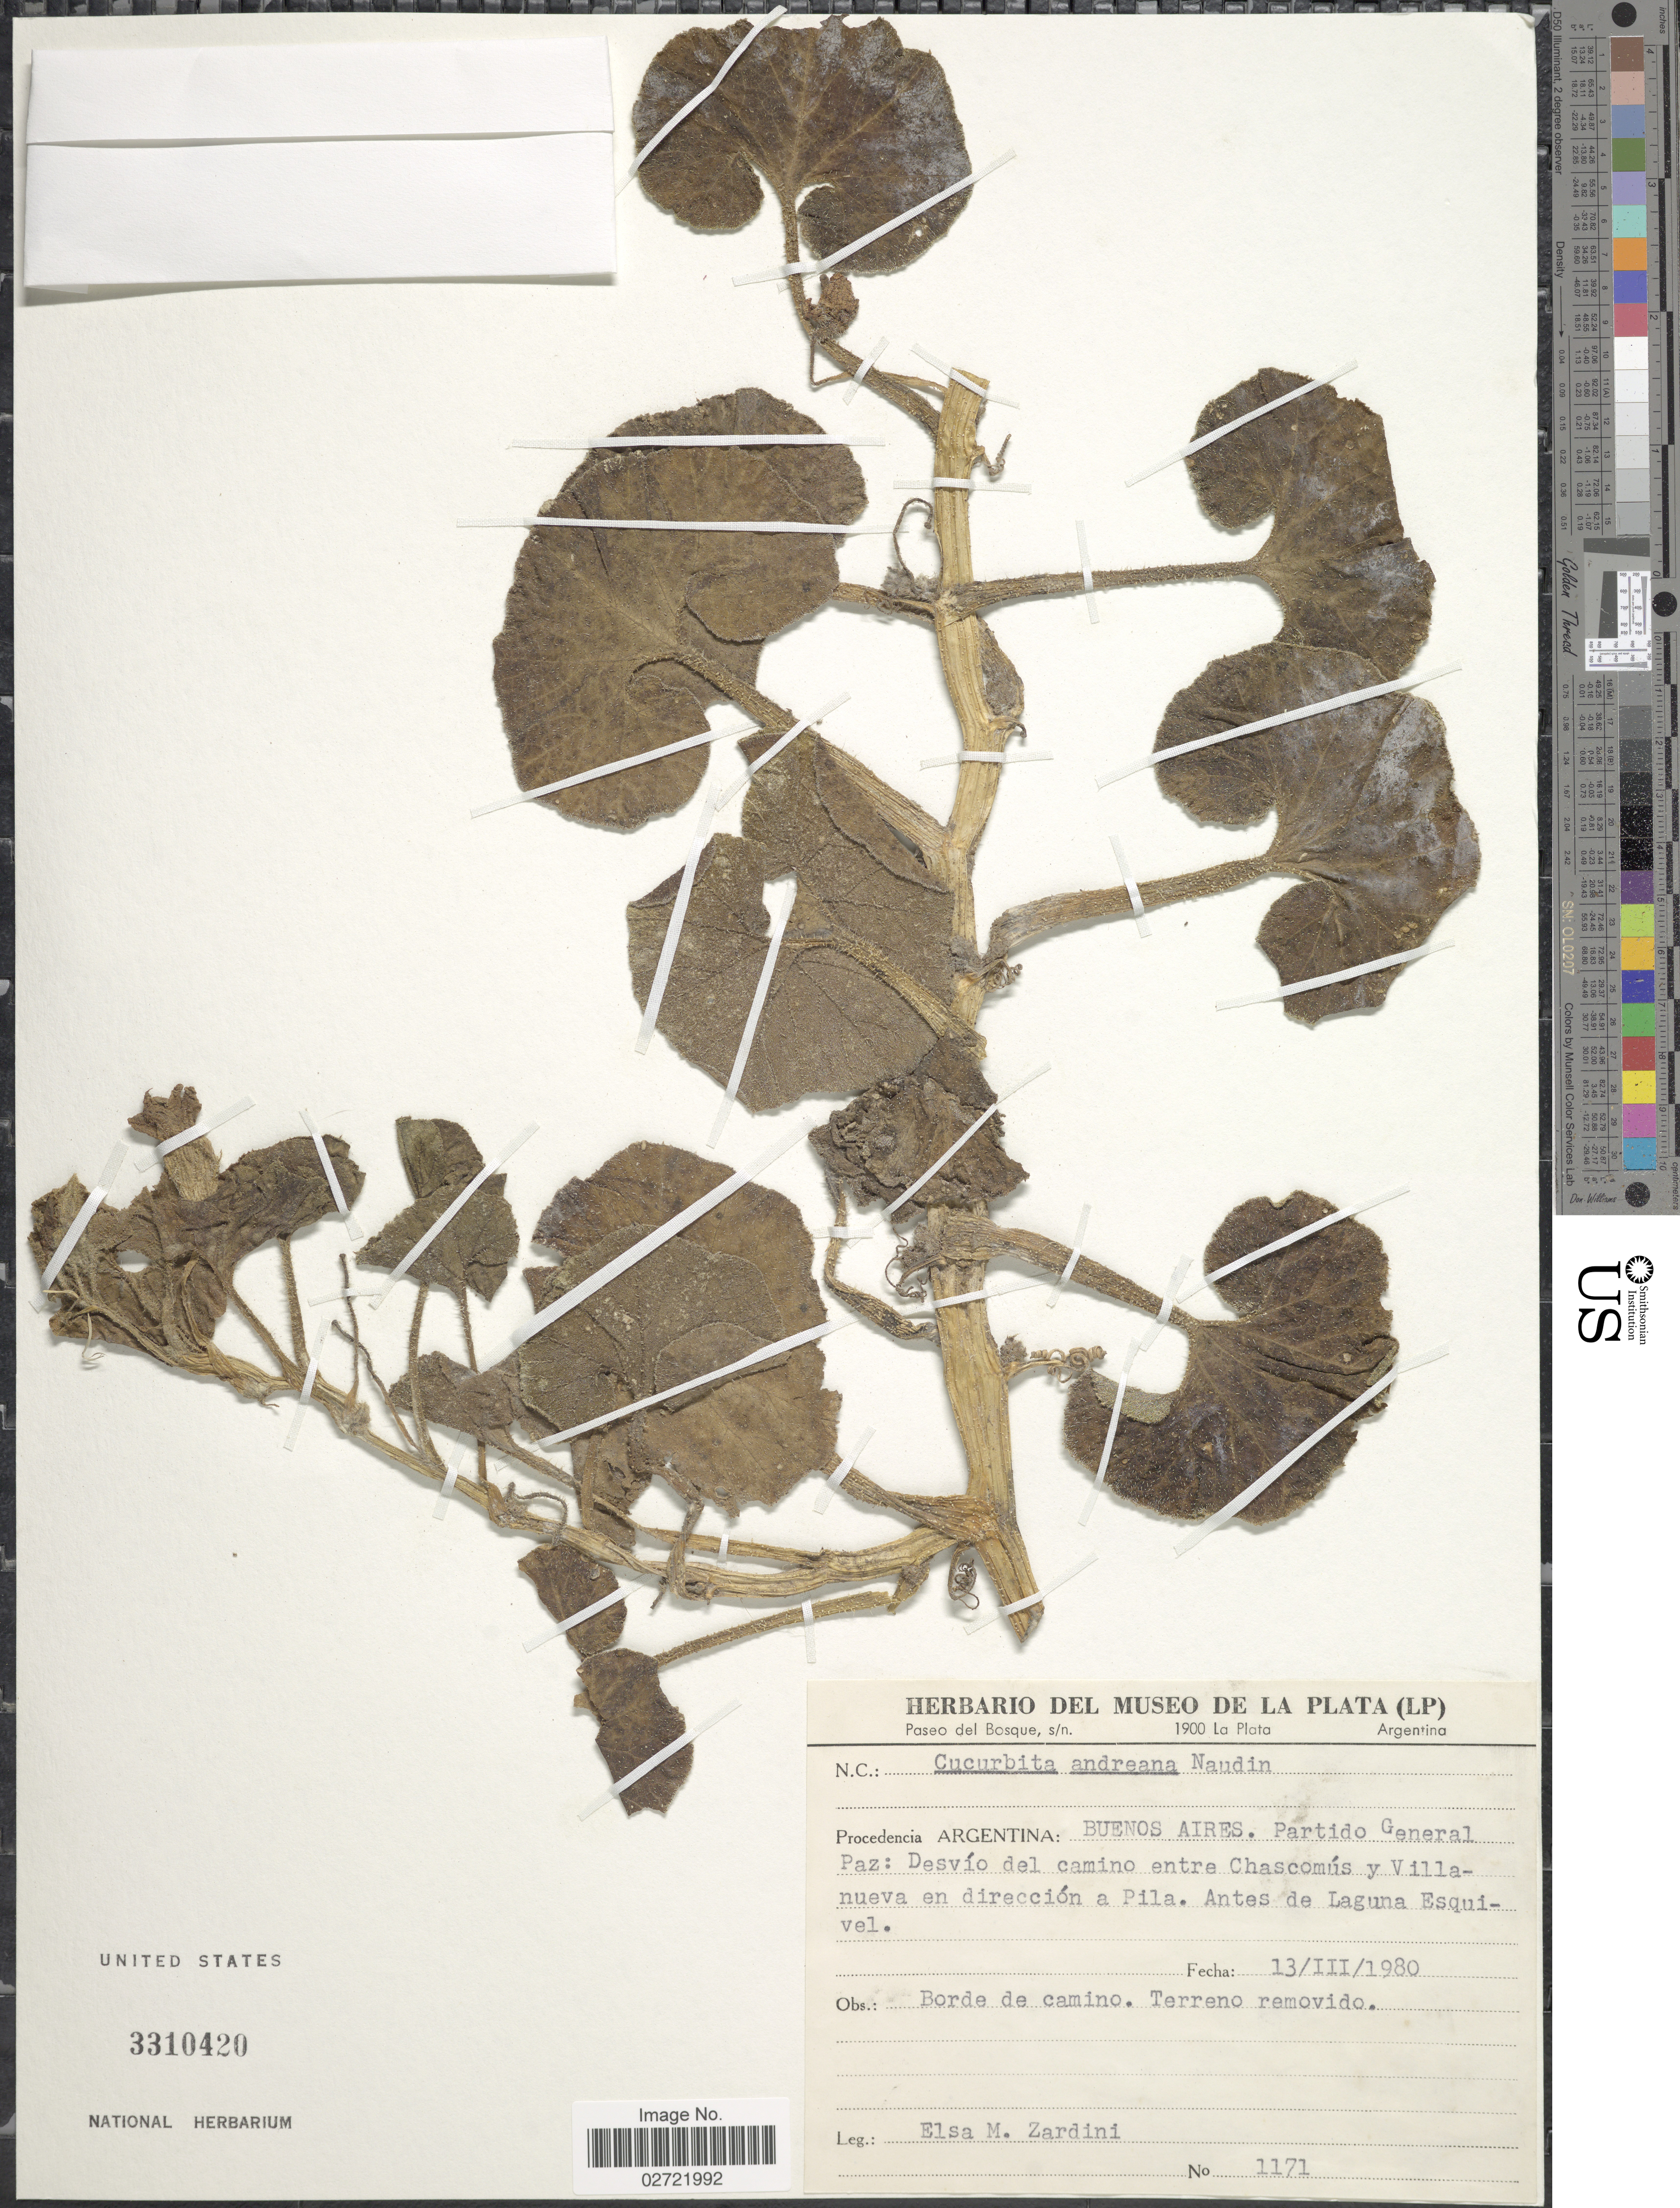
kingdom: Plantae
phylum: Tracheophyta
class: Magnoliopsida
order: Cucurbitales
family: Cucurbitaceae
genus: Cucurbita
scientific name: Cucurbita maxima subsp. andreana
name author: Filov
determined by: Nee, Michael H.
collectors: E. M. Zardini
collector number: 1171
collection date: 1980-03-13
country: Argentina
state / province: Buenos Aires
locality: Partido General Paz: Desvío del camino entre Chascomús y Villanueva en dirección a Pila. Antes de Laguna Esquivel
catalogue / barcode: US 3310420